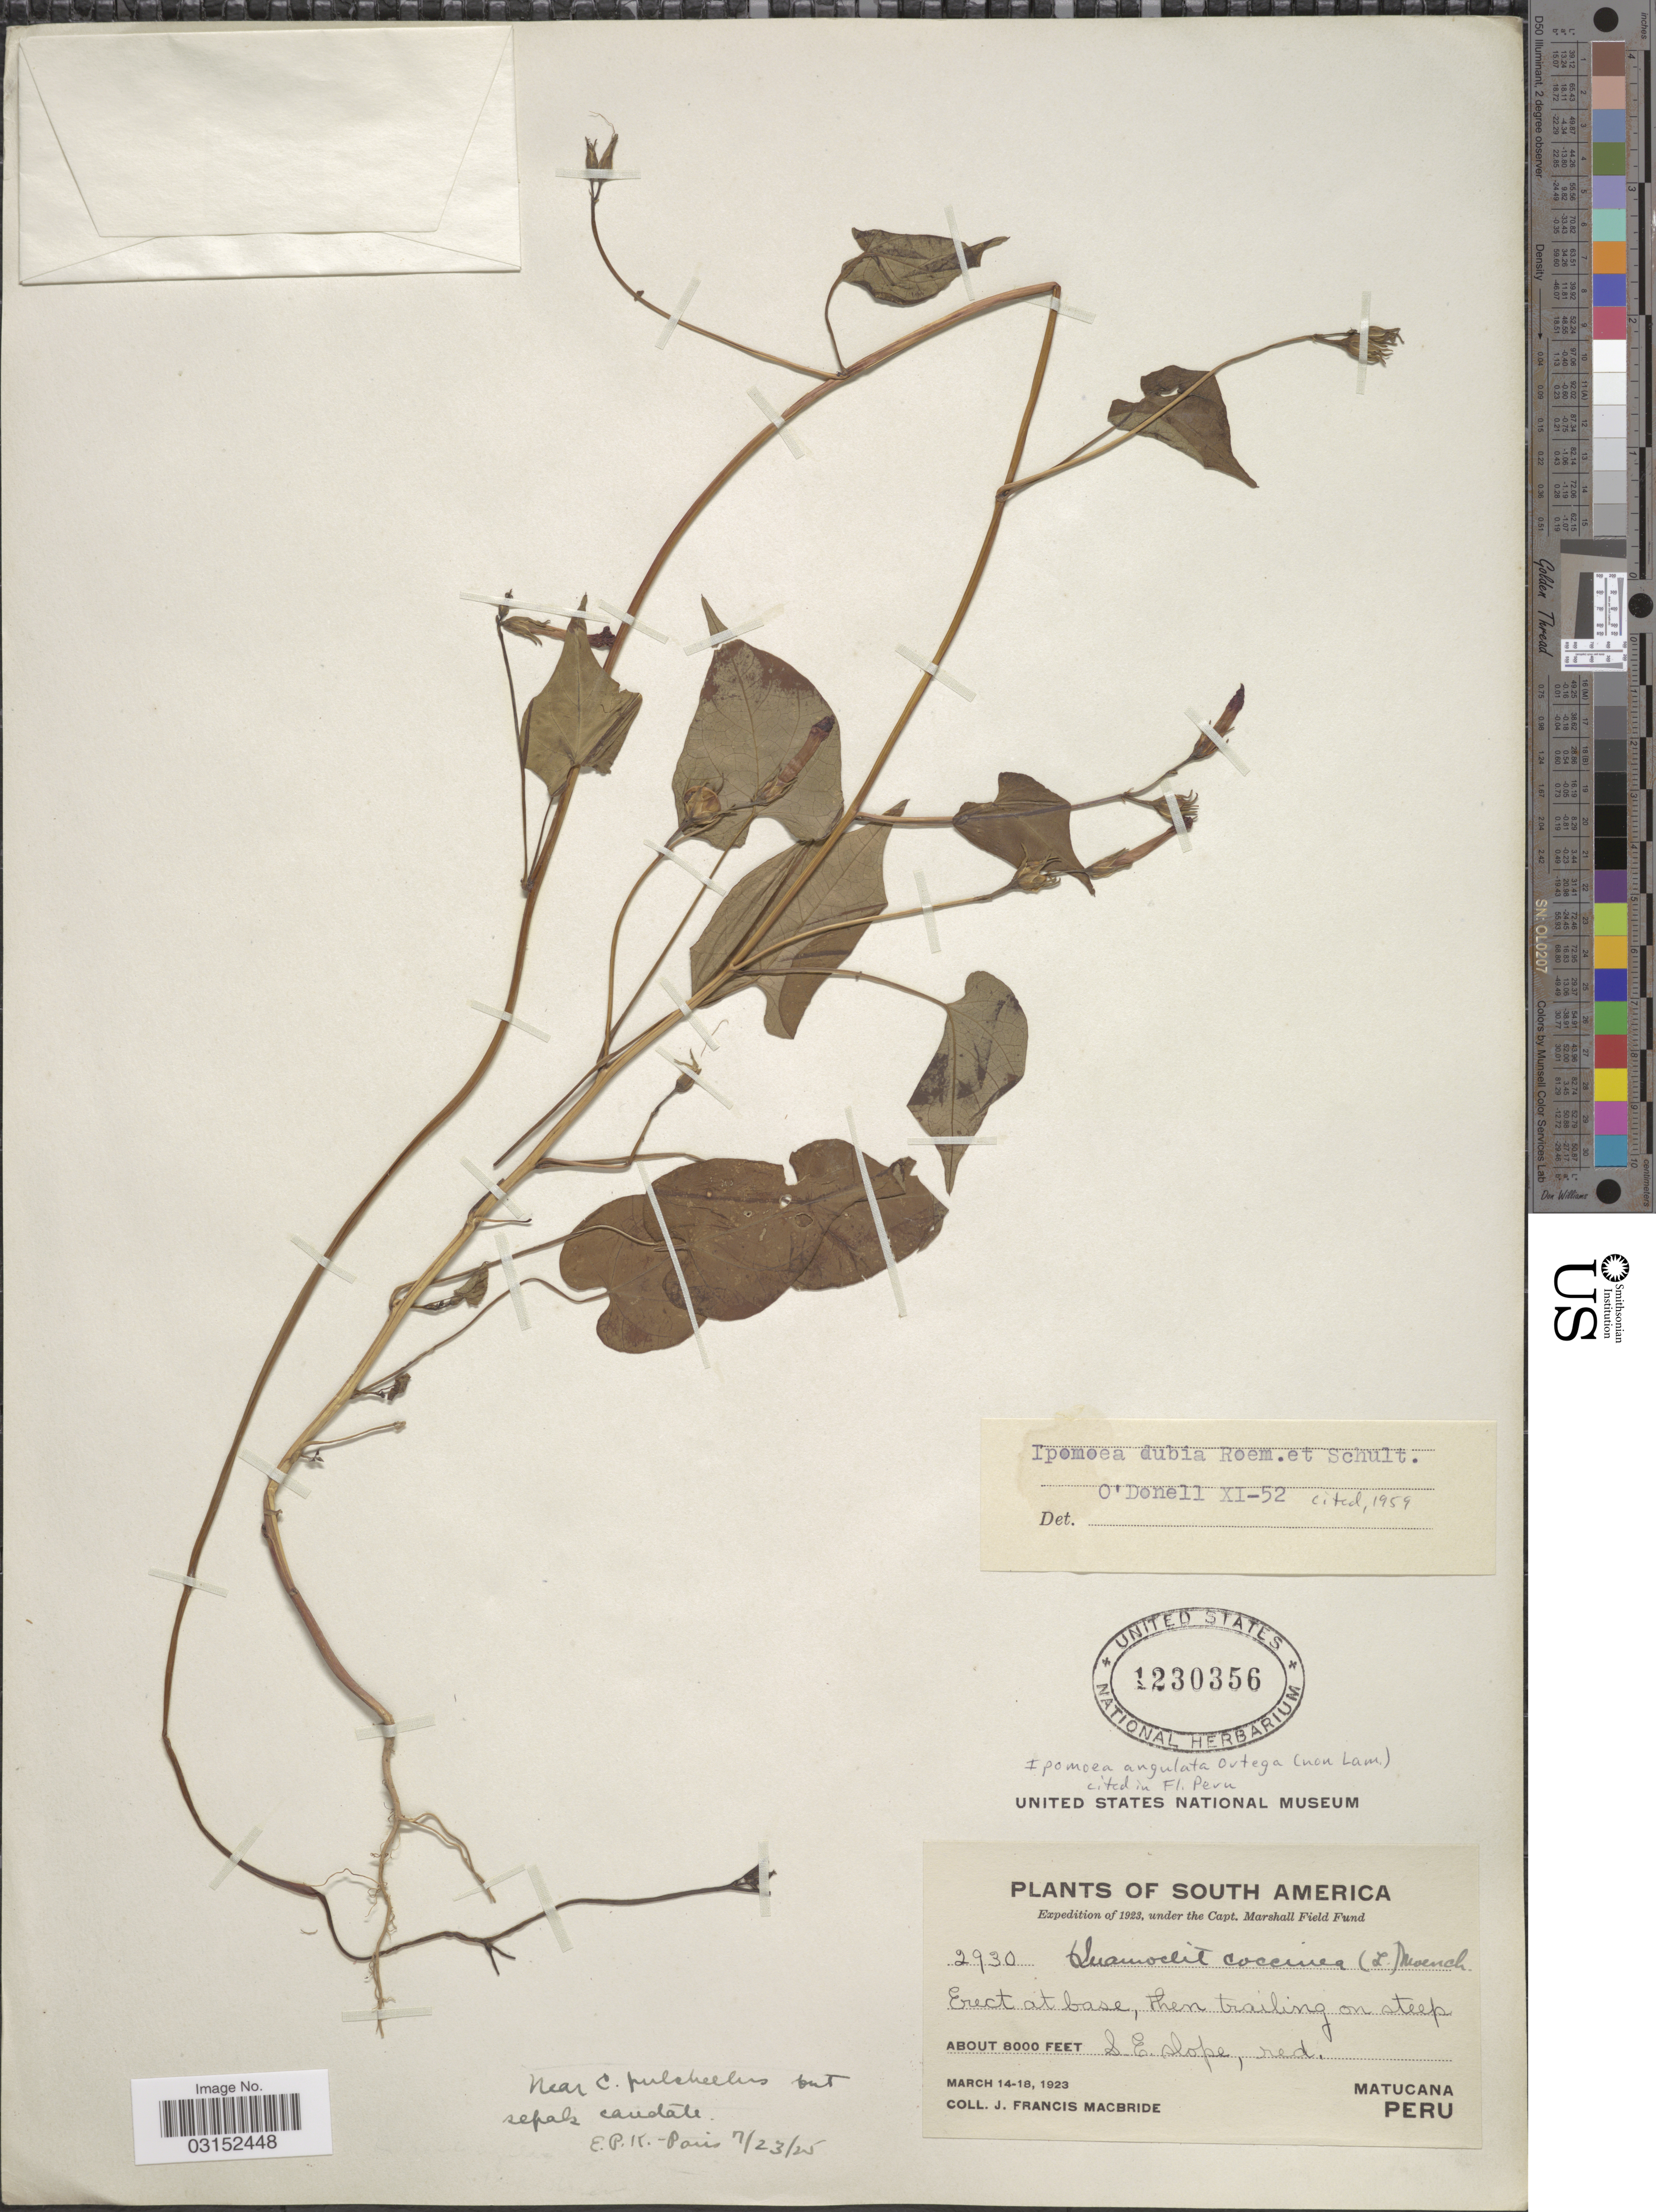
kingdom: Plantae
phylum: Tracheophyta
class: Magnoliopsida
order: Solanales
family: Convolvulaceae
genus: Ipomoea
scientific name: Ipomoea dubia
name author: Roem. & Schult.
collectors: J. F. Macbride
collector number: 2930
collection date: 1923-03-14/1923-03-18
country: Peru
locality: Matucana, Peru, S.E. slope.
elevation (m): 2438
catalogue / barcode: US 1230356